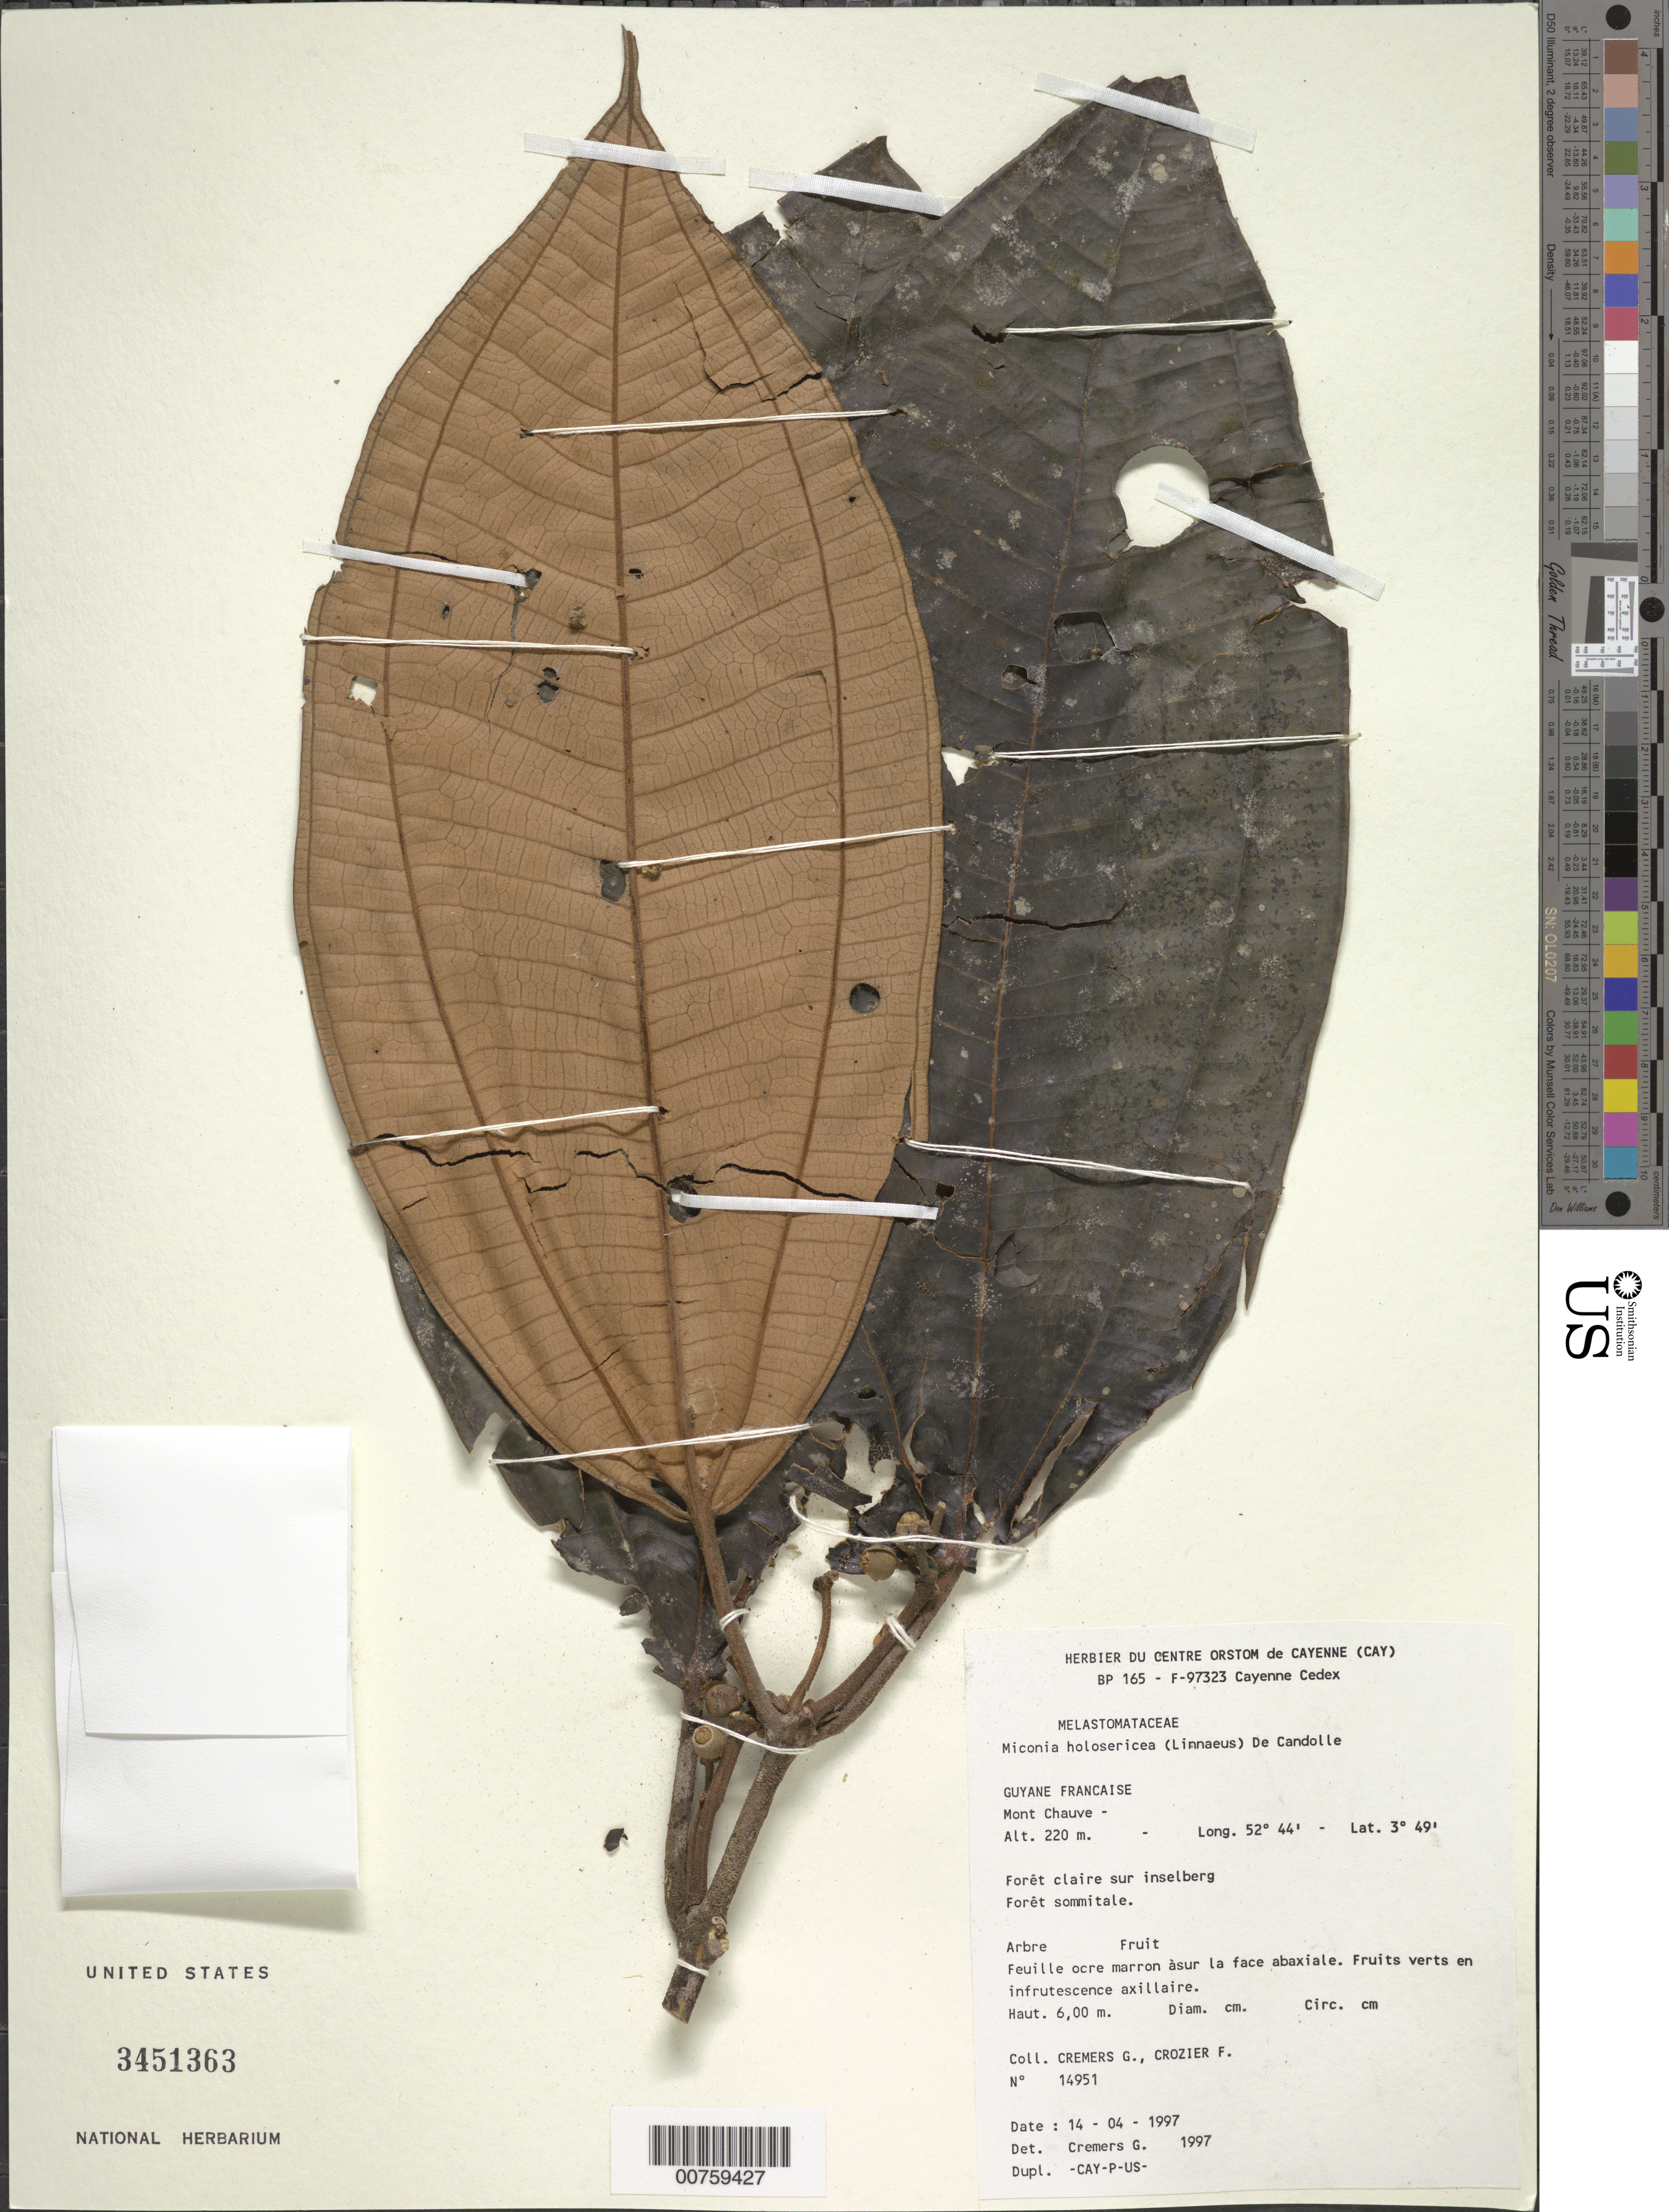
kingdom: Plantae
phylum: Tracheophyta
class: Magnoliopsida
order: Myrtales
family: Melastomataceae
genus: Miconia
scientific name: Miconia holosericea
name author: (L.) DC.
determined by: Michelangeli, F. A.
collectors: G. Cremers & F. Crozier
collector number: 14951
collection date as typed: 14-Apr-97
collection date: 1997-04-14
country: French Guiana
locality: Mont Chauve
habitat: Forêt claire sur inselberg; forêt sommitale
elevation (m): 220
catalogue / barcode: US 3451363